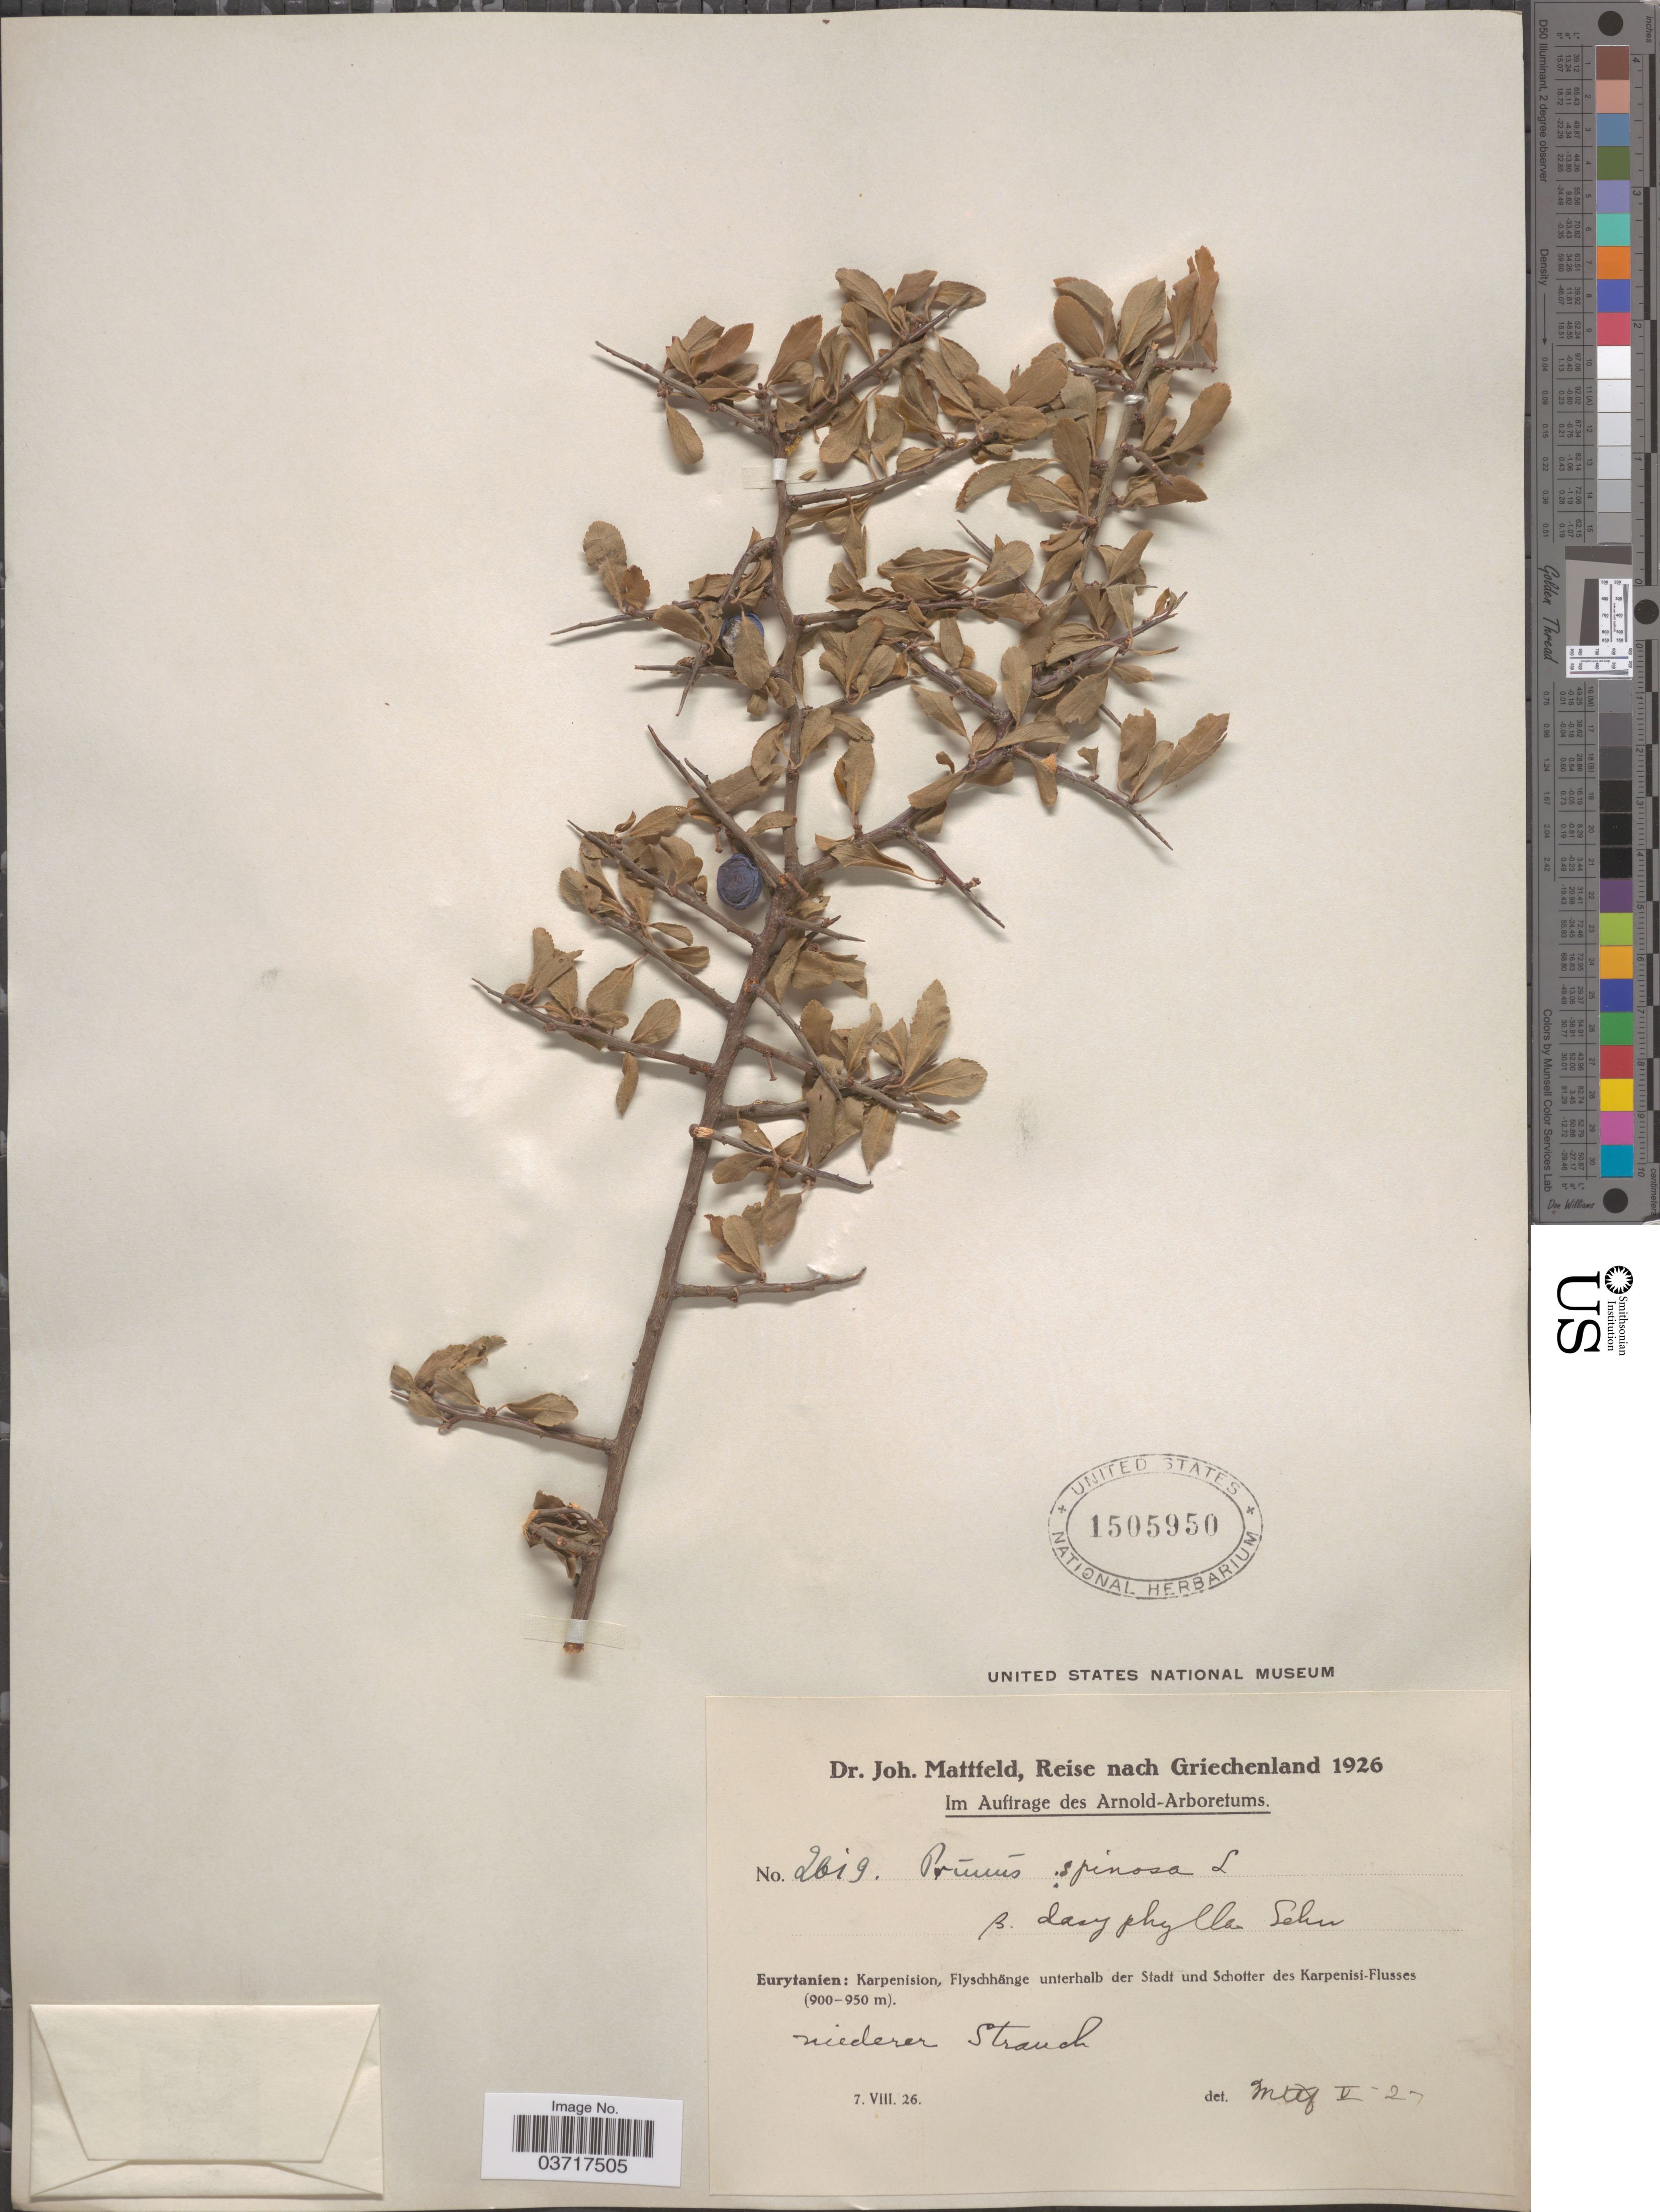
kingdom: Plantae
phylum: Tracheophyta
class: Magnoliopsida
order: Rosales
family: Rosaceae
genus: Prunus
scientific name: Prunus spinosa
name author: L.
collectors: J. Mattfeld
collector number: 2619*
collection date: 1926-08-07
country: Greece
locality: Eurytanien: Karpenision, Flyschhange unterhalb der Stadt und Schotter des Karpenisi-Flusses.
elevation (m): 900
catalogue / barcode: US 1505950